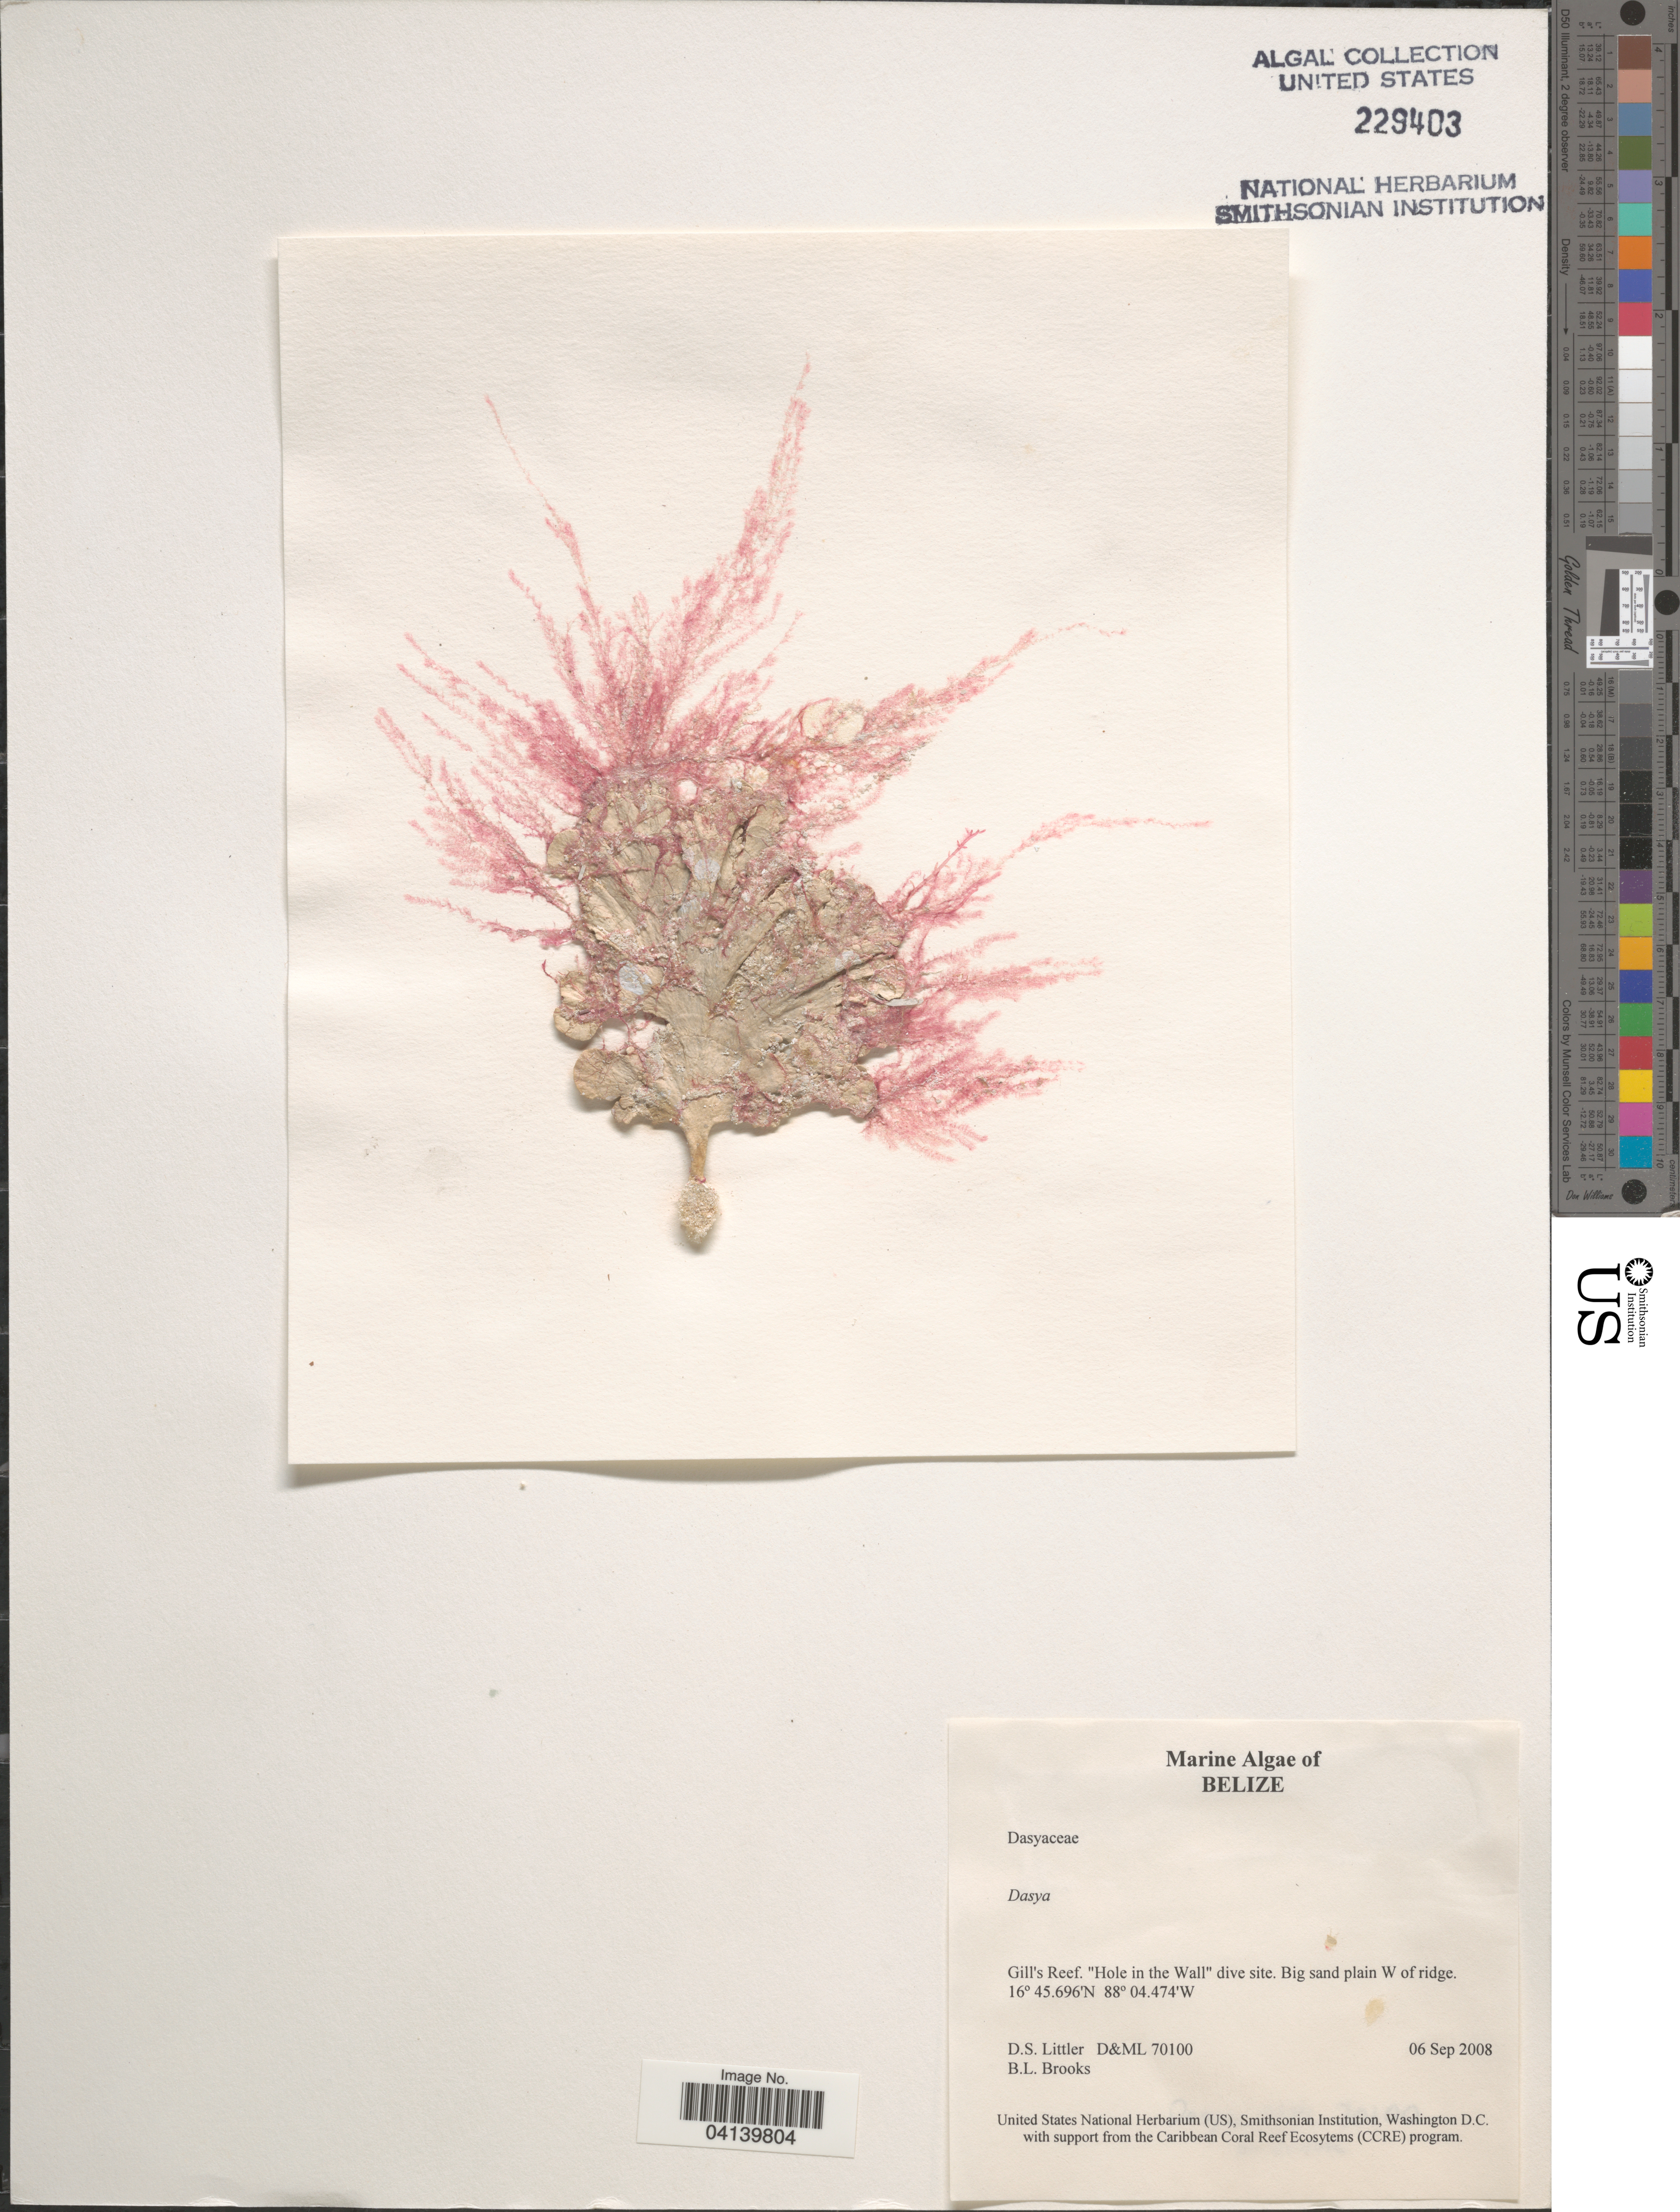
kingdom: Plantae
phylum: Rhodophyta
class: Florideophyceae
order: Ceramiales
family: Dasyaceae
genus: Dasya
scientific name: Dasya sp.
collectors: D. S. Littler & B. Brooks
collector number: D&ML 70100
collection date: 2008-09-06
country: Belize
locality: Gill's Reef. "Hole in the Wall" dive site. Big sand plain W of ridge.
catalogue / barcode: US 229403